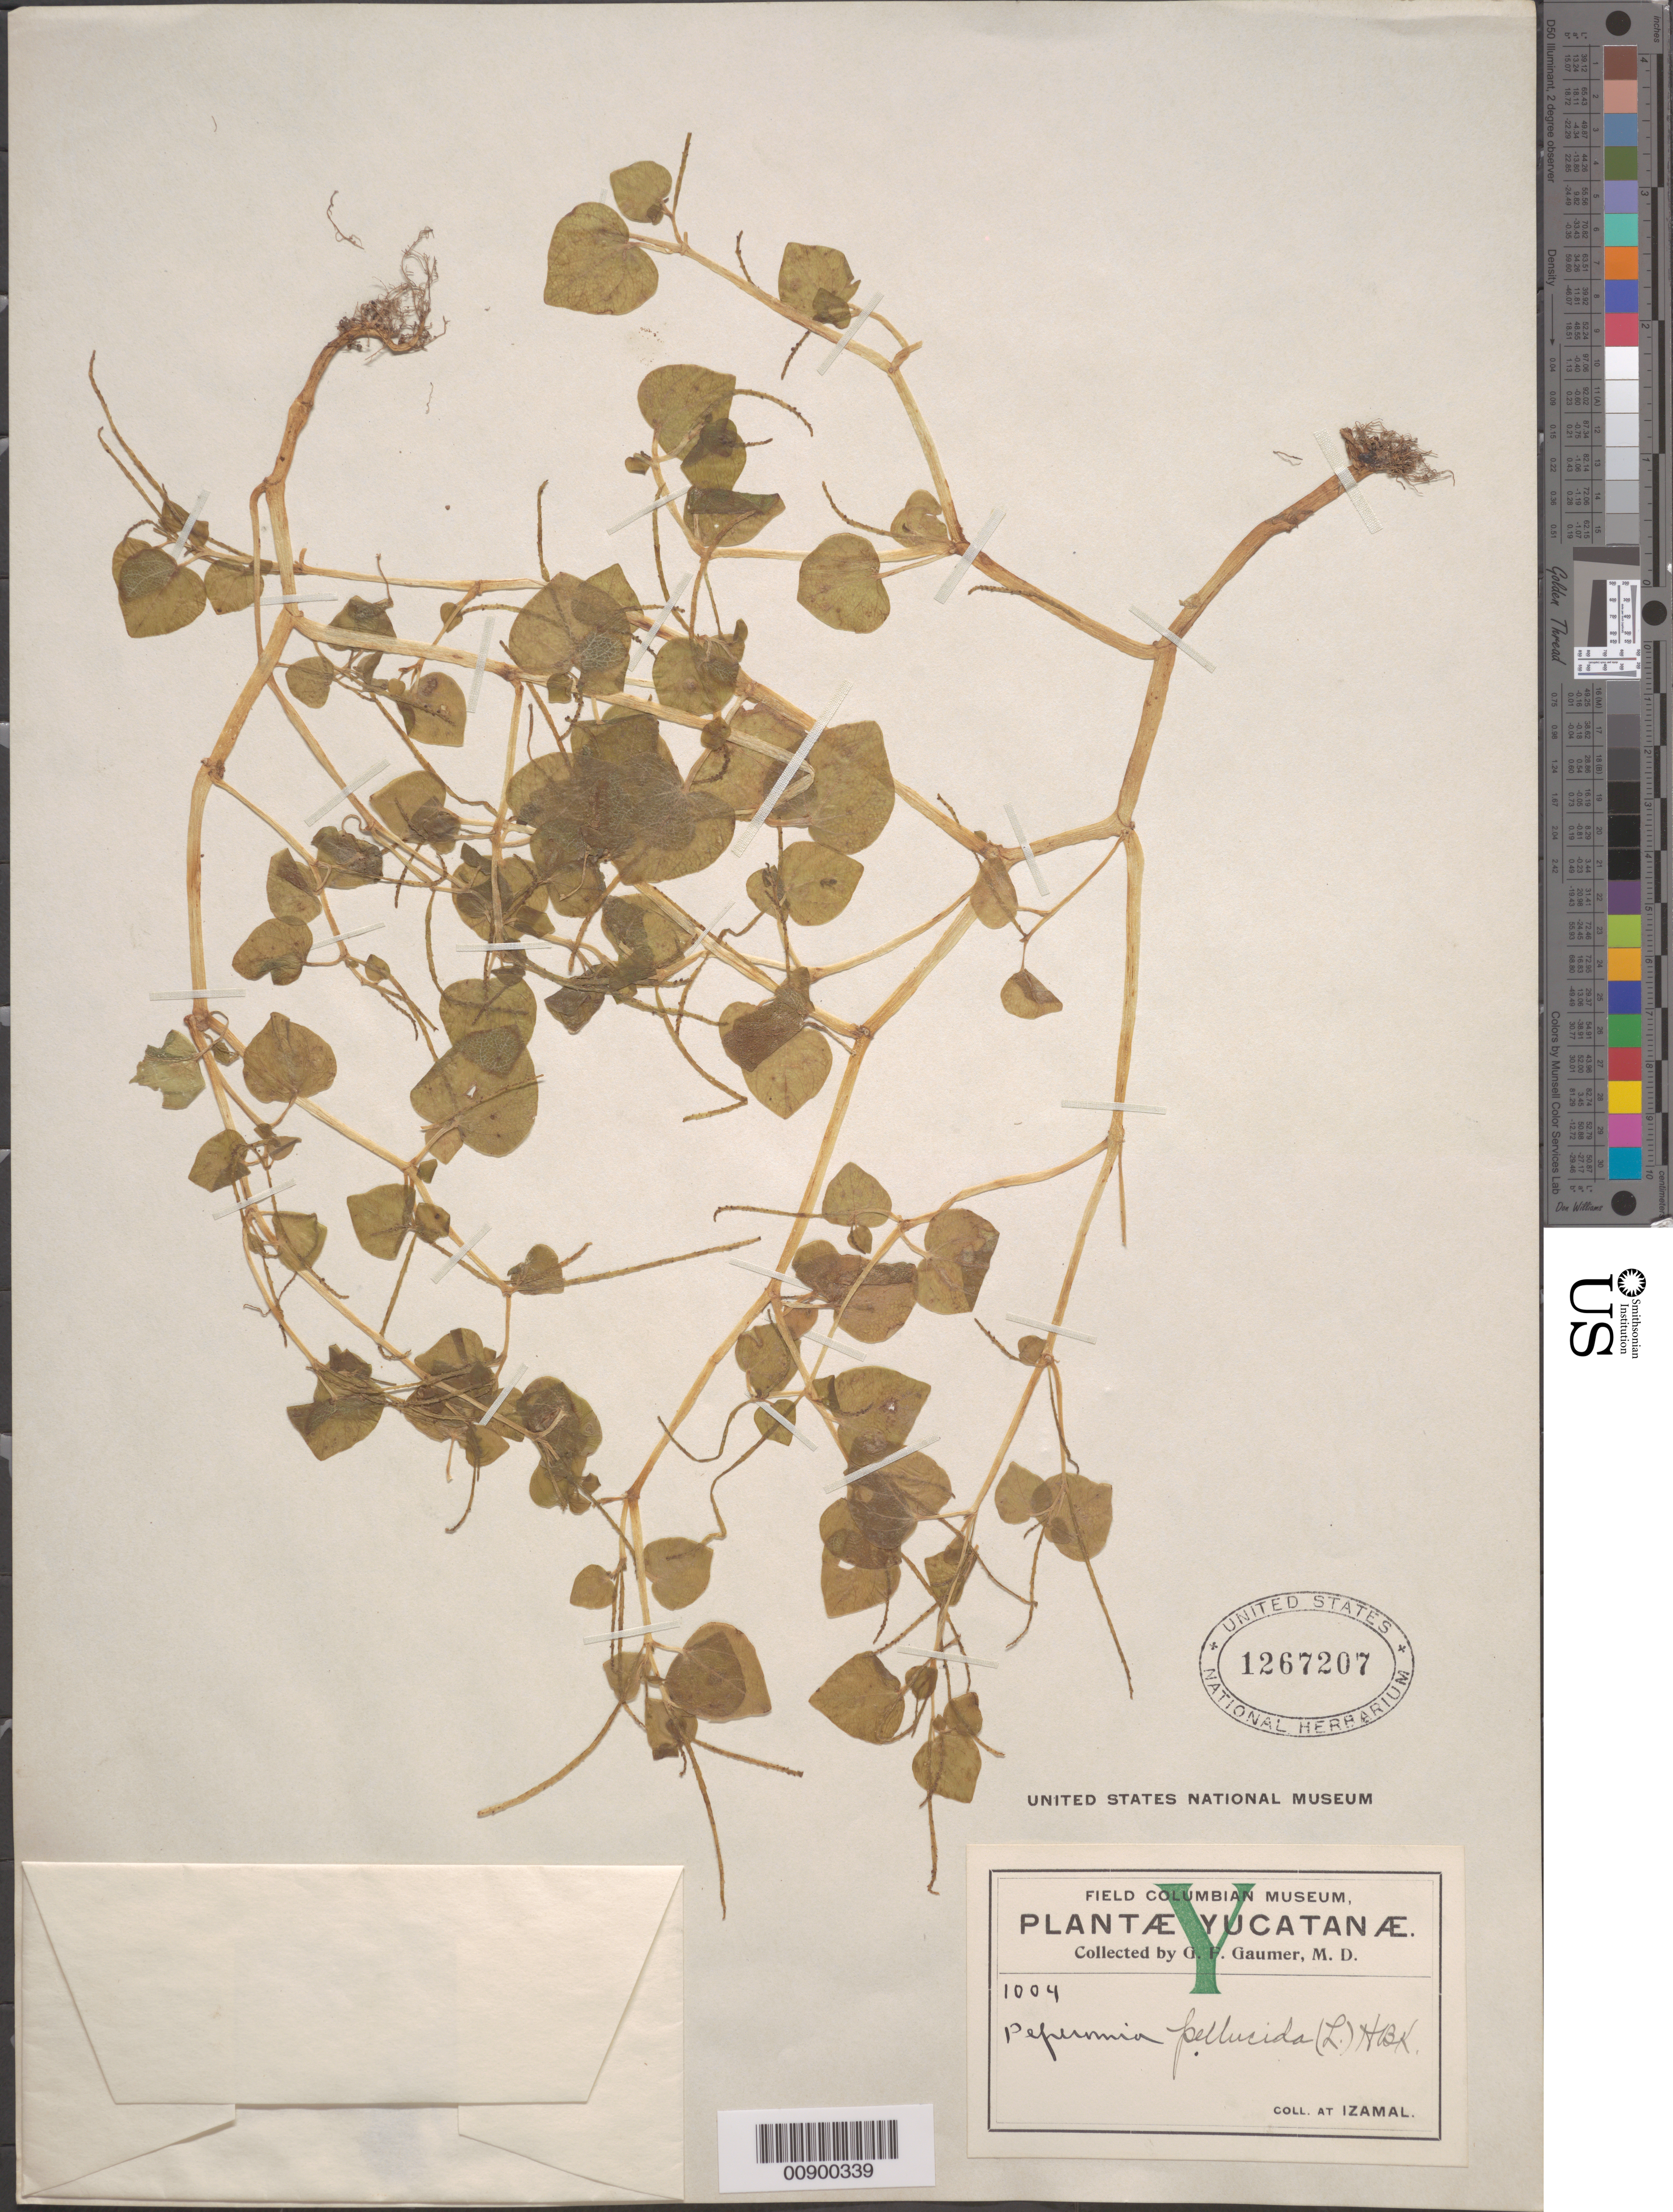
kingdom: Plantae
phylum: Tracheophyta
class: Magnoliopsida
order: Piperales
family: Piperaceae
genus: Peperomia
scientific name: Peperomia pellucida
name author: (L.) Kunth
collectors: G. F. Gaumer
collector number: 1004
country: Mexico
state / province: Yucatán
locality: Izamal, Yucatán.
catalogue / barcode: US 1267207